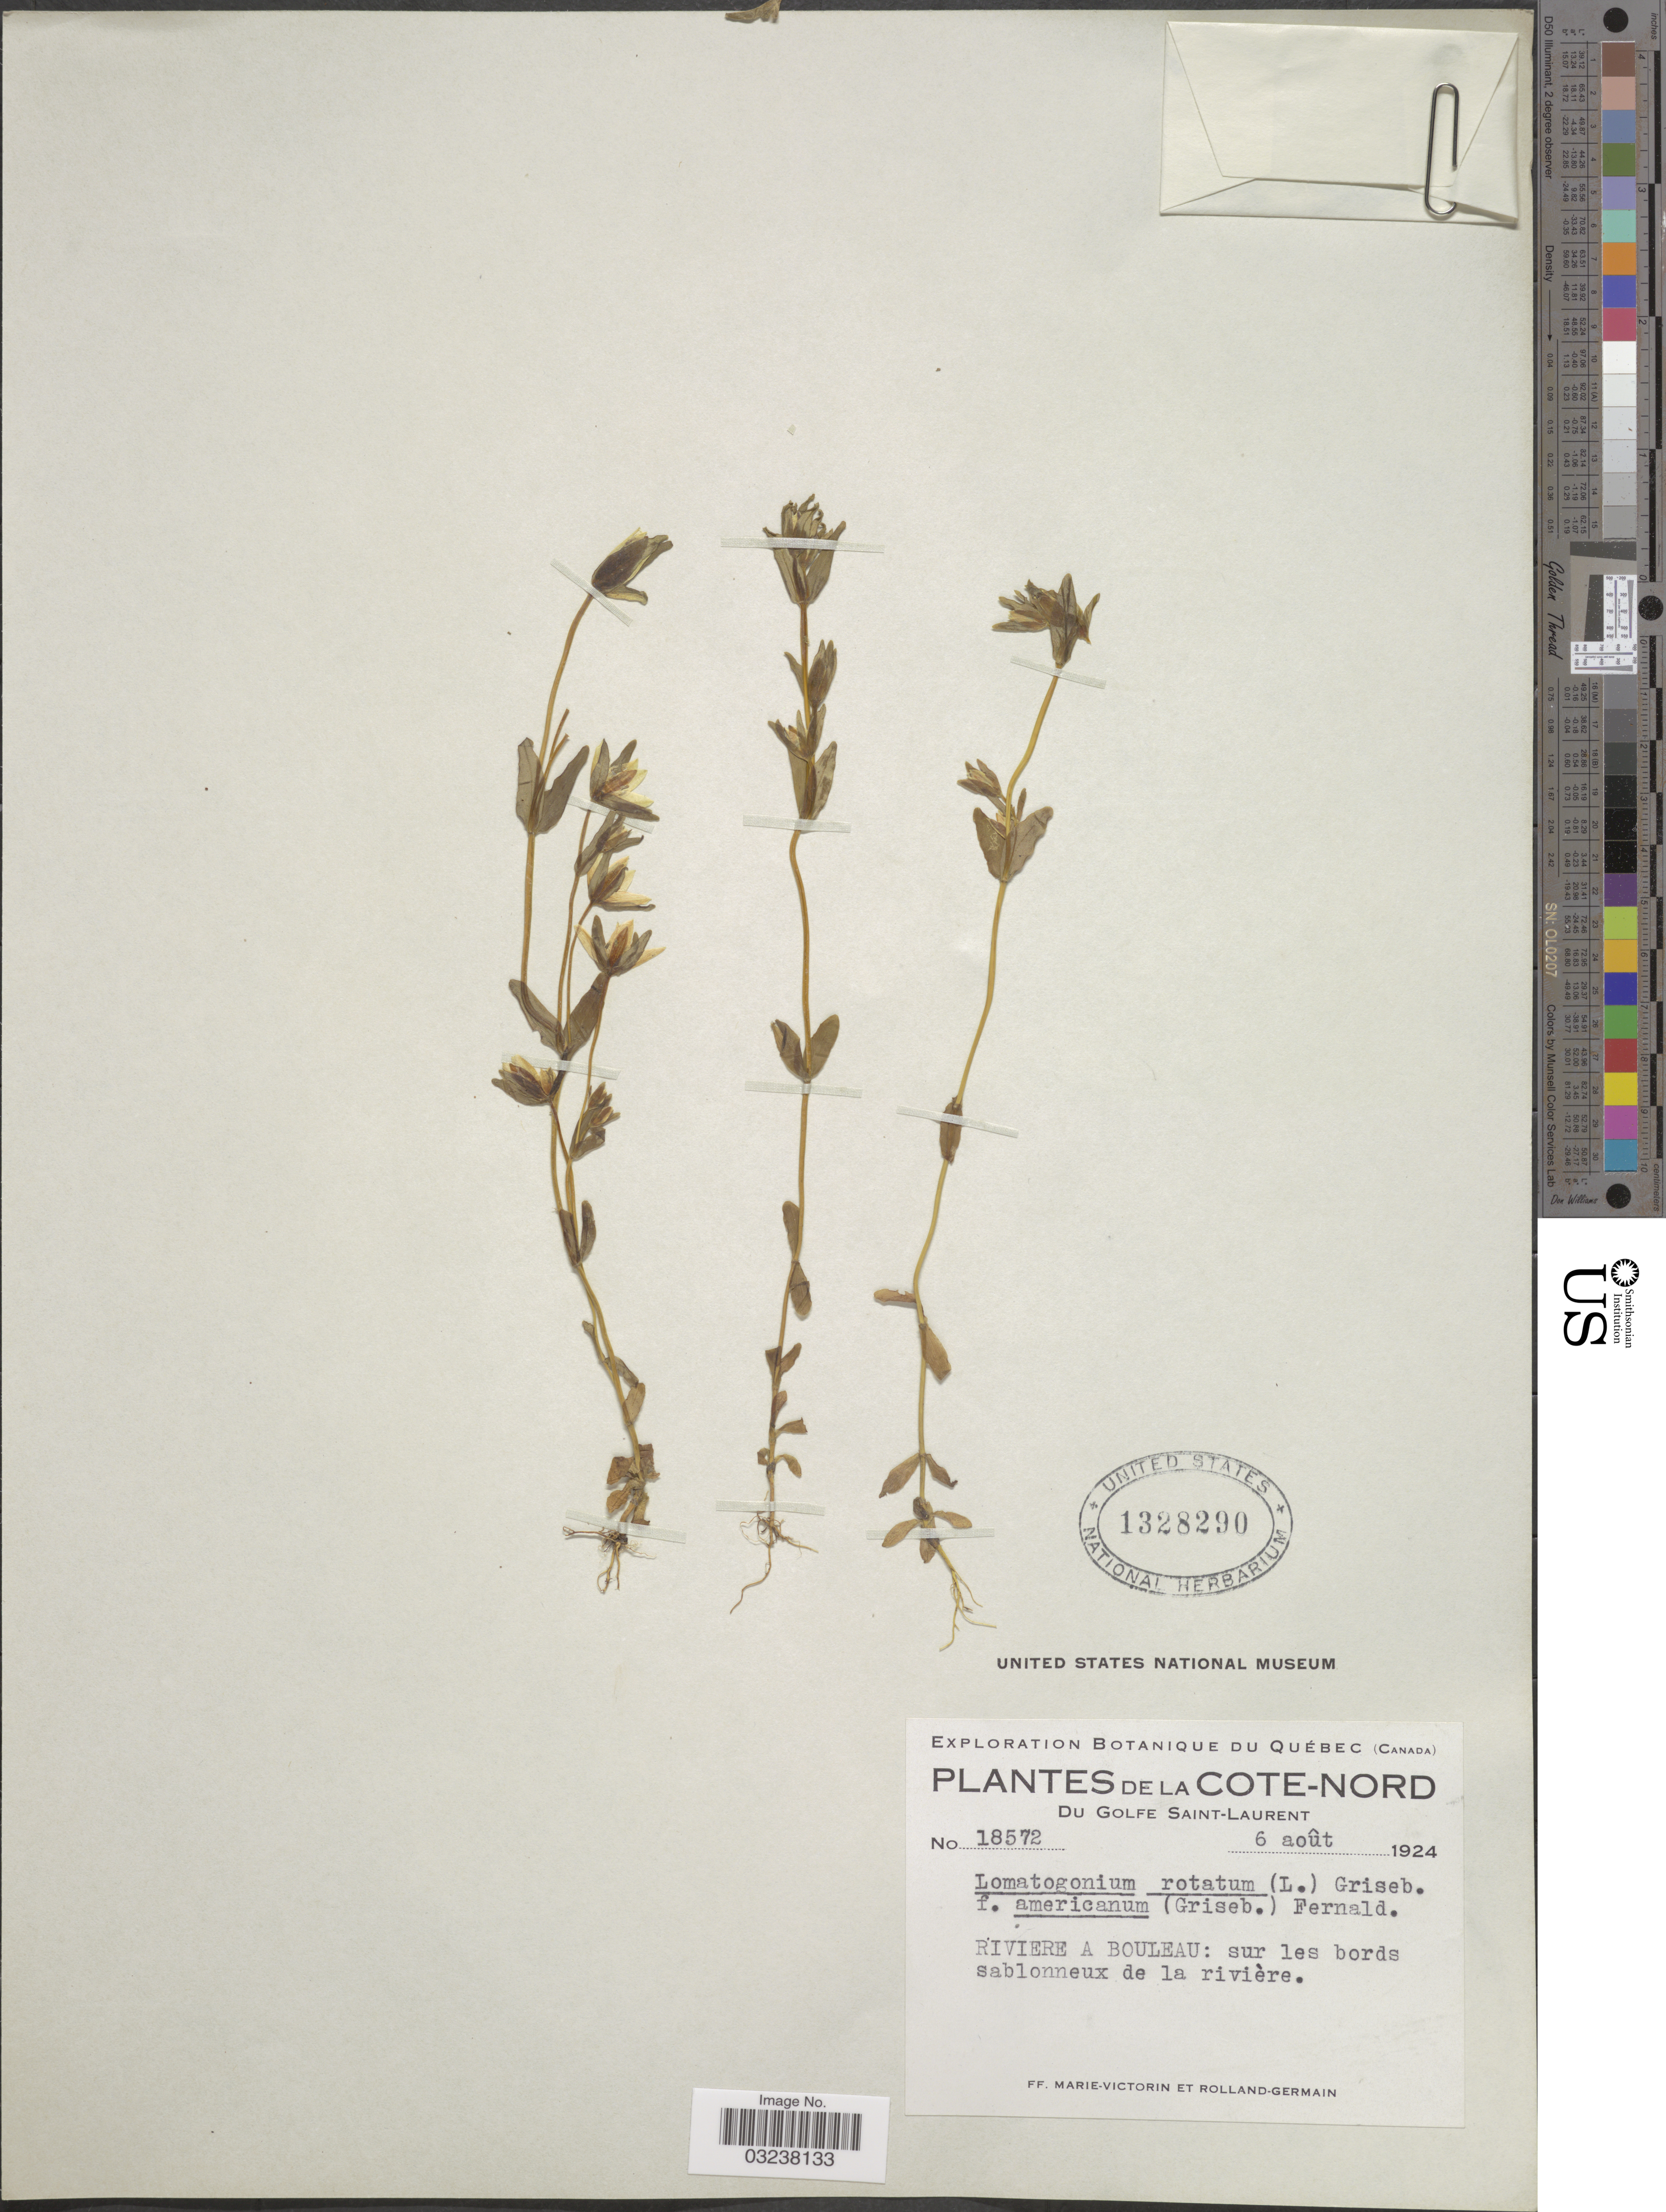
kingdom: Plantae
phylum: Tracheophyta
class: Magnoliopsida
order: Gentianales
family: Gentianaceae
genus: Lomatogonium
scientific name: Lomatogonium rotatum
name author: (L.) Fr.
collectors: F. Marie-Victorin & Rolland-Germain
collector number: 18572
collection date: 1924-08-06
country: Canada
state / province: Quebec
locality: Cote-Nord. Du Golfe Saint-Laurent. Riviere A Bouleau: sur les bords sablonneux de la rivière.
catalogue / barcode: US 1328290